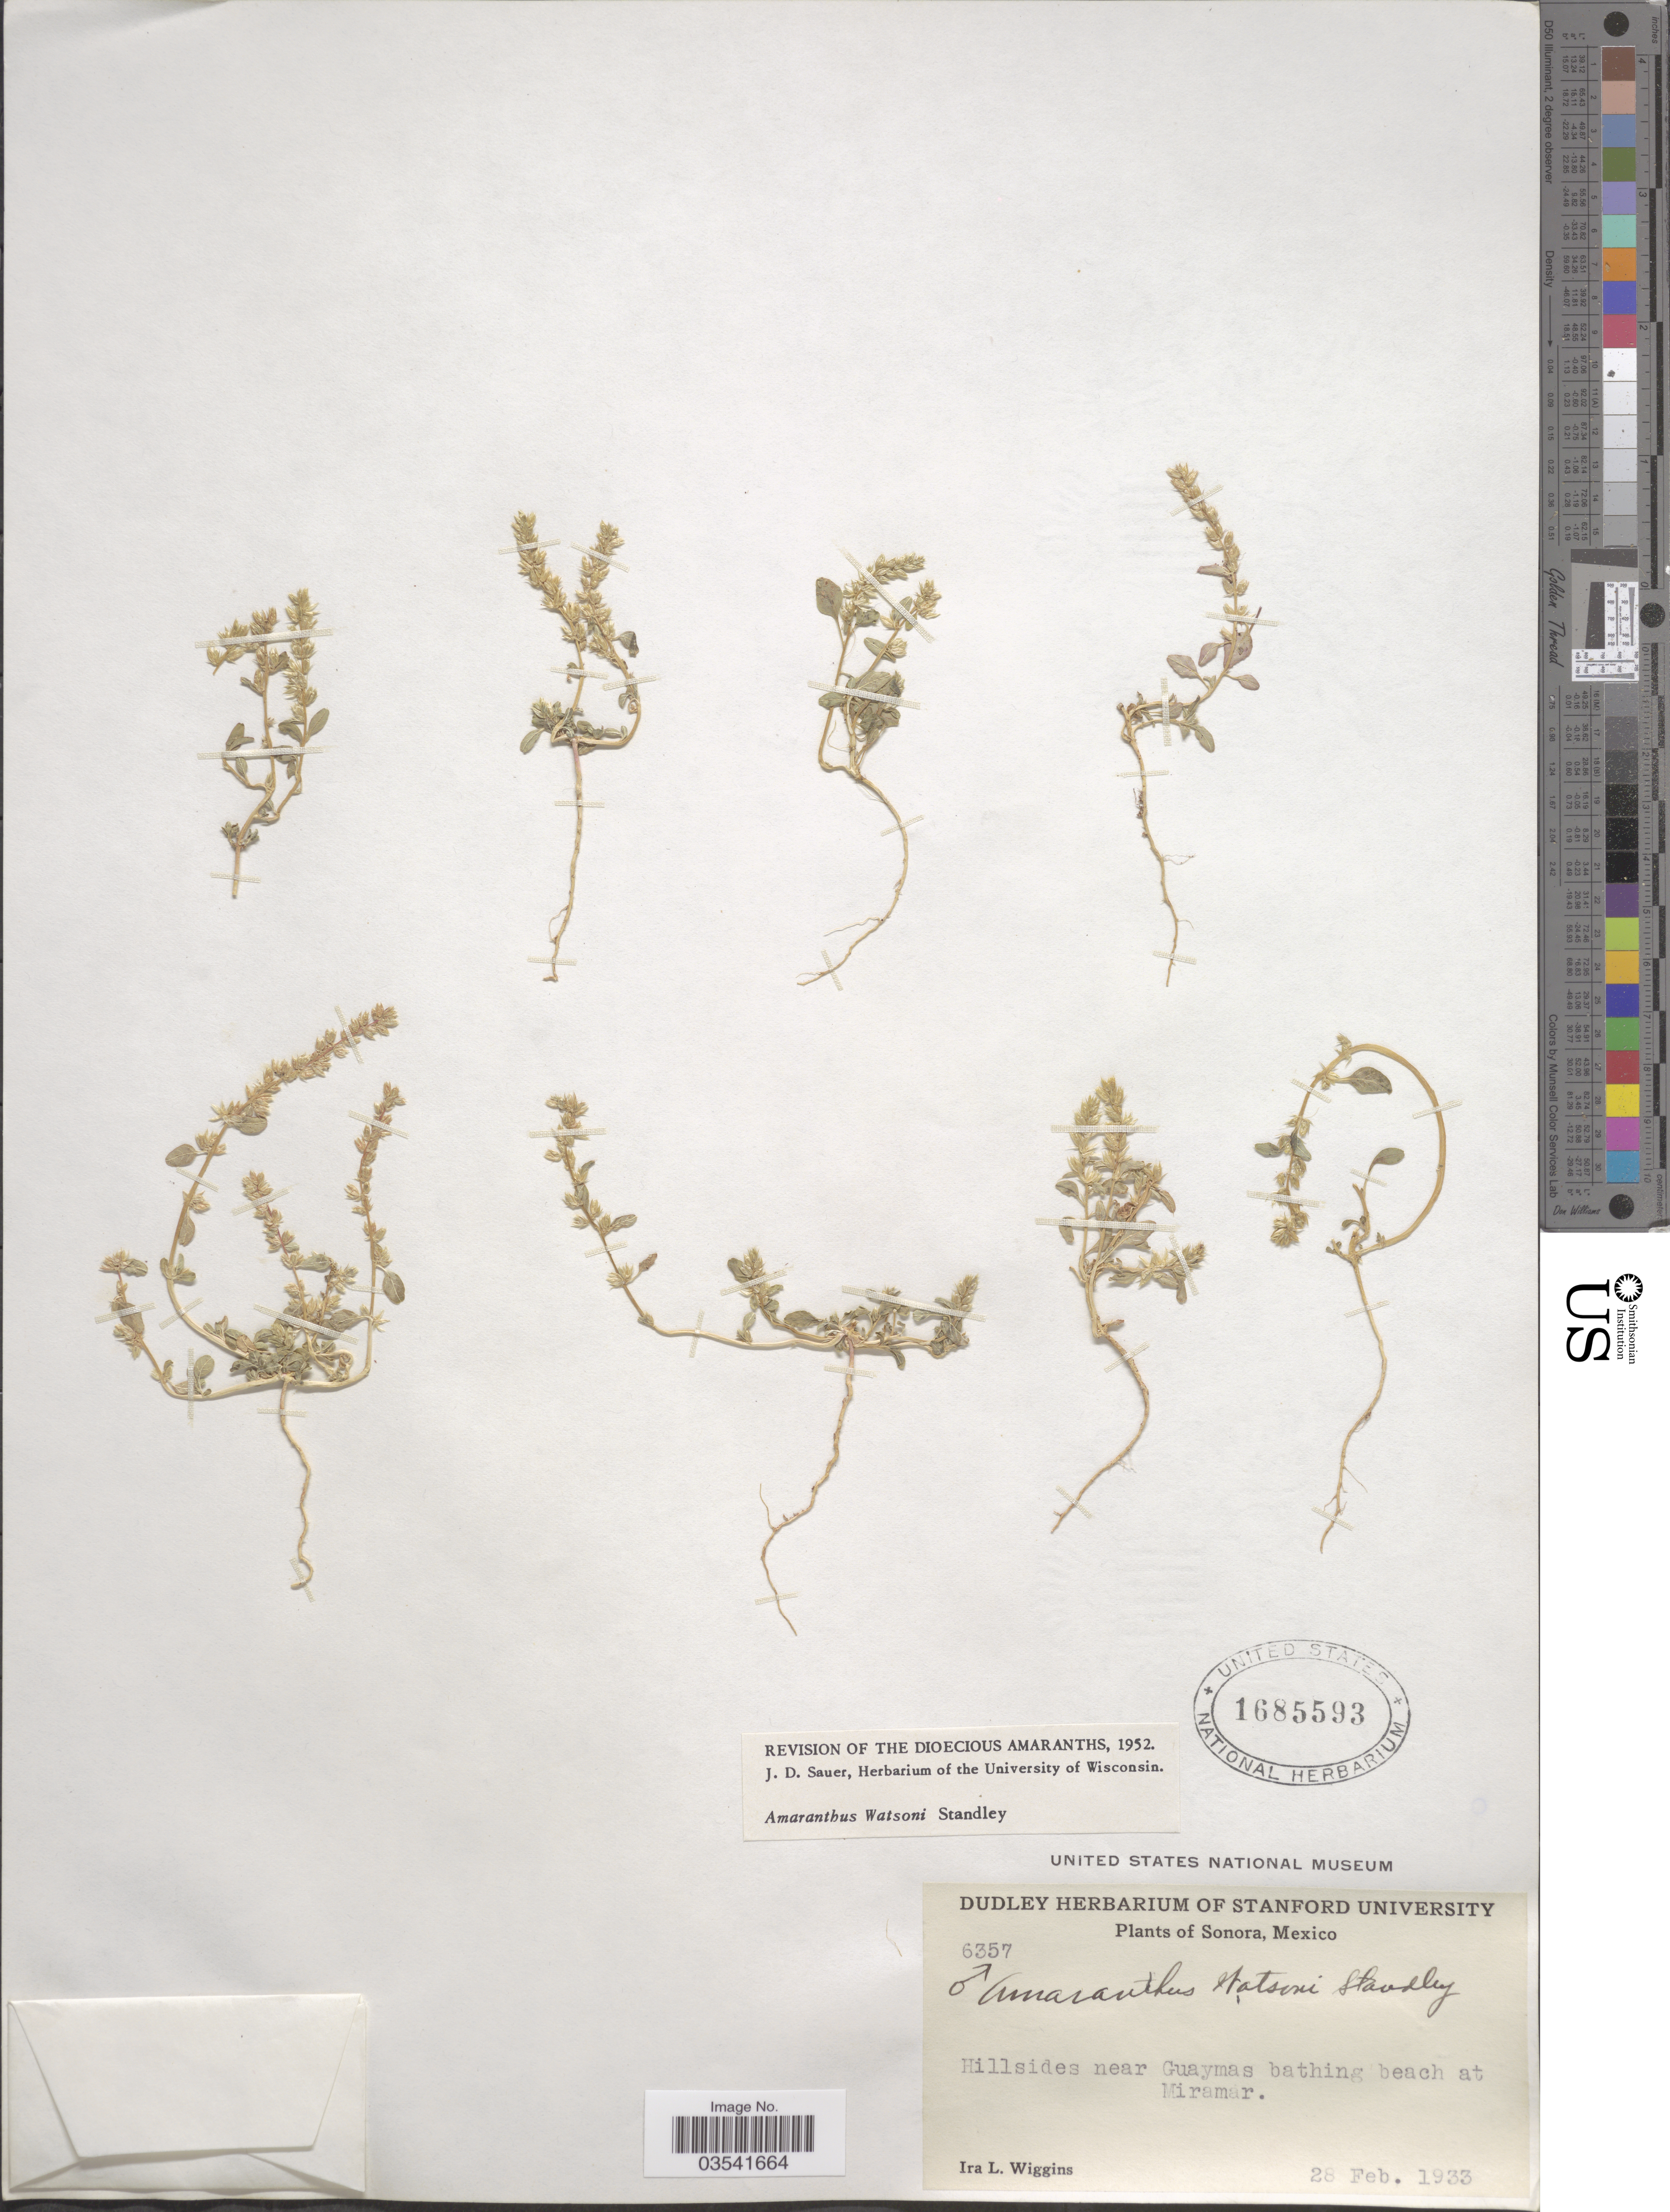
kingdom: Plantae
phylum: Tracheophyta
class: Magnoliopsida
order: Caryophyllales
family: Amaranthaceae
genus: Amaranthus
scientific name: Amaranthus watsonii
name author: Standl.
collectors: I. L. Wiggins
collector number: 6357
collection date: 1933-02-28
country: Mexico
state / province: Sonora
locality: Hillsides near Guaymas bathing beach at Miramar.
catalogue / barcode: US 1685593